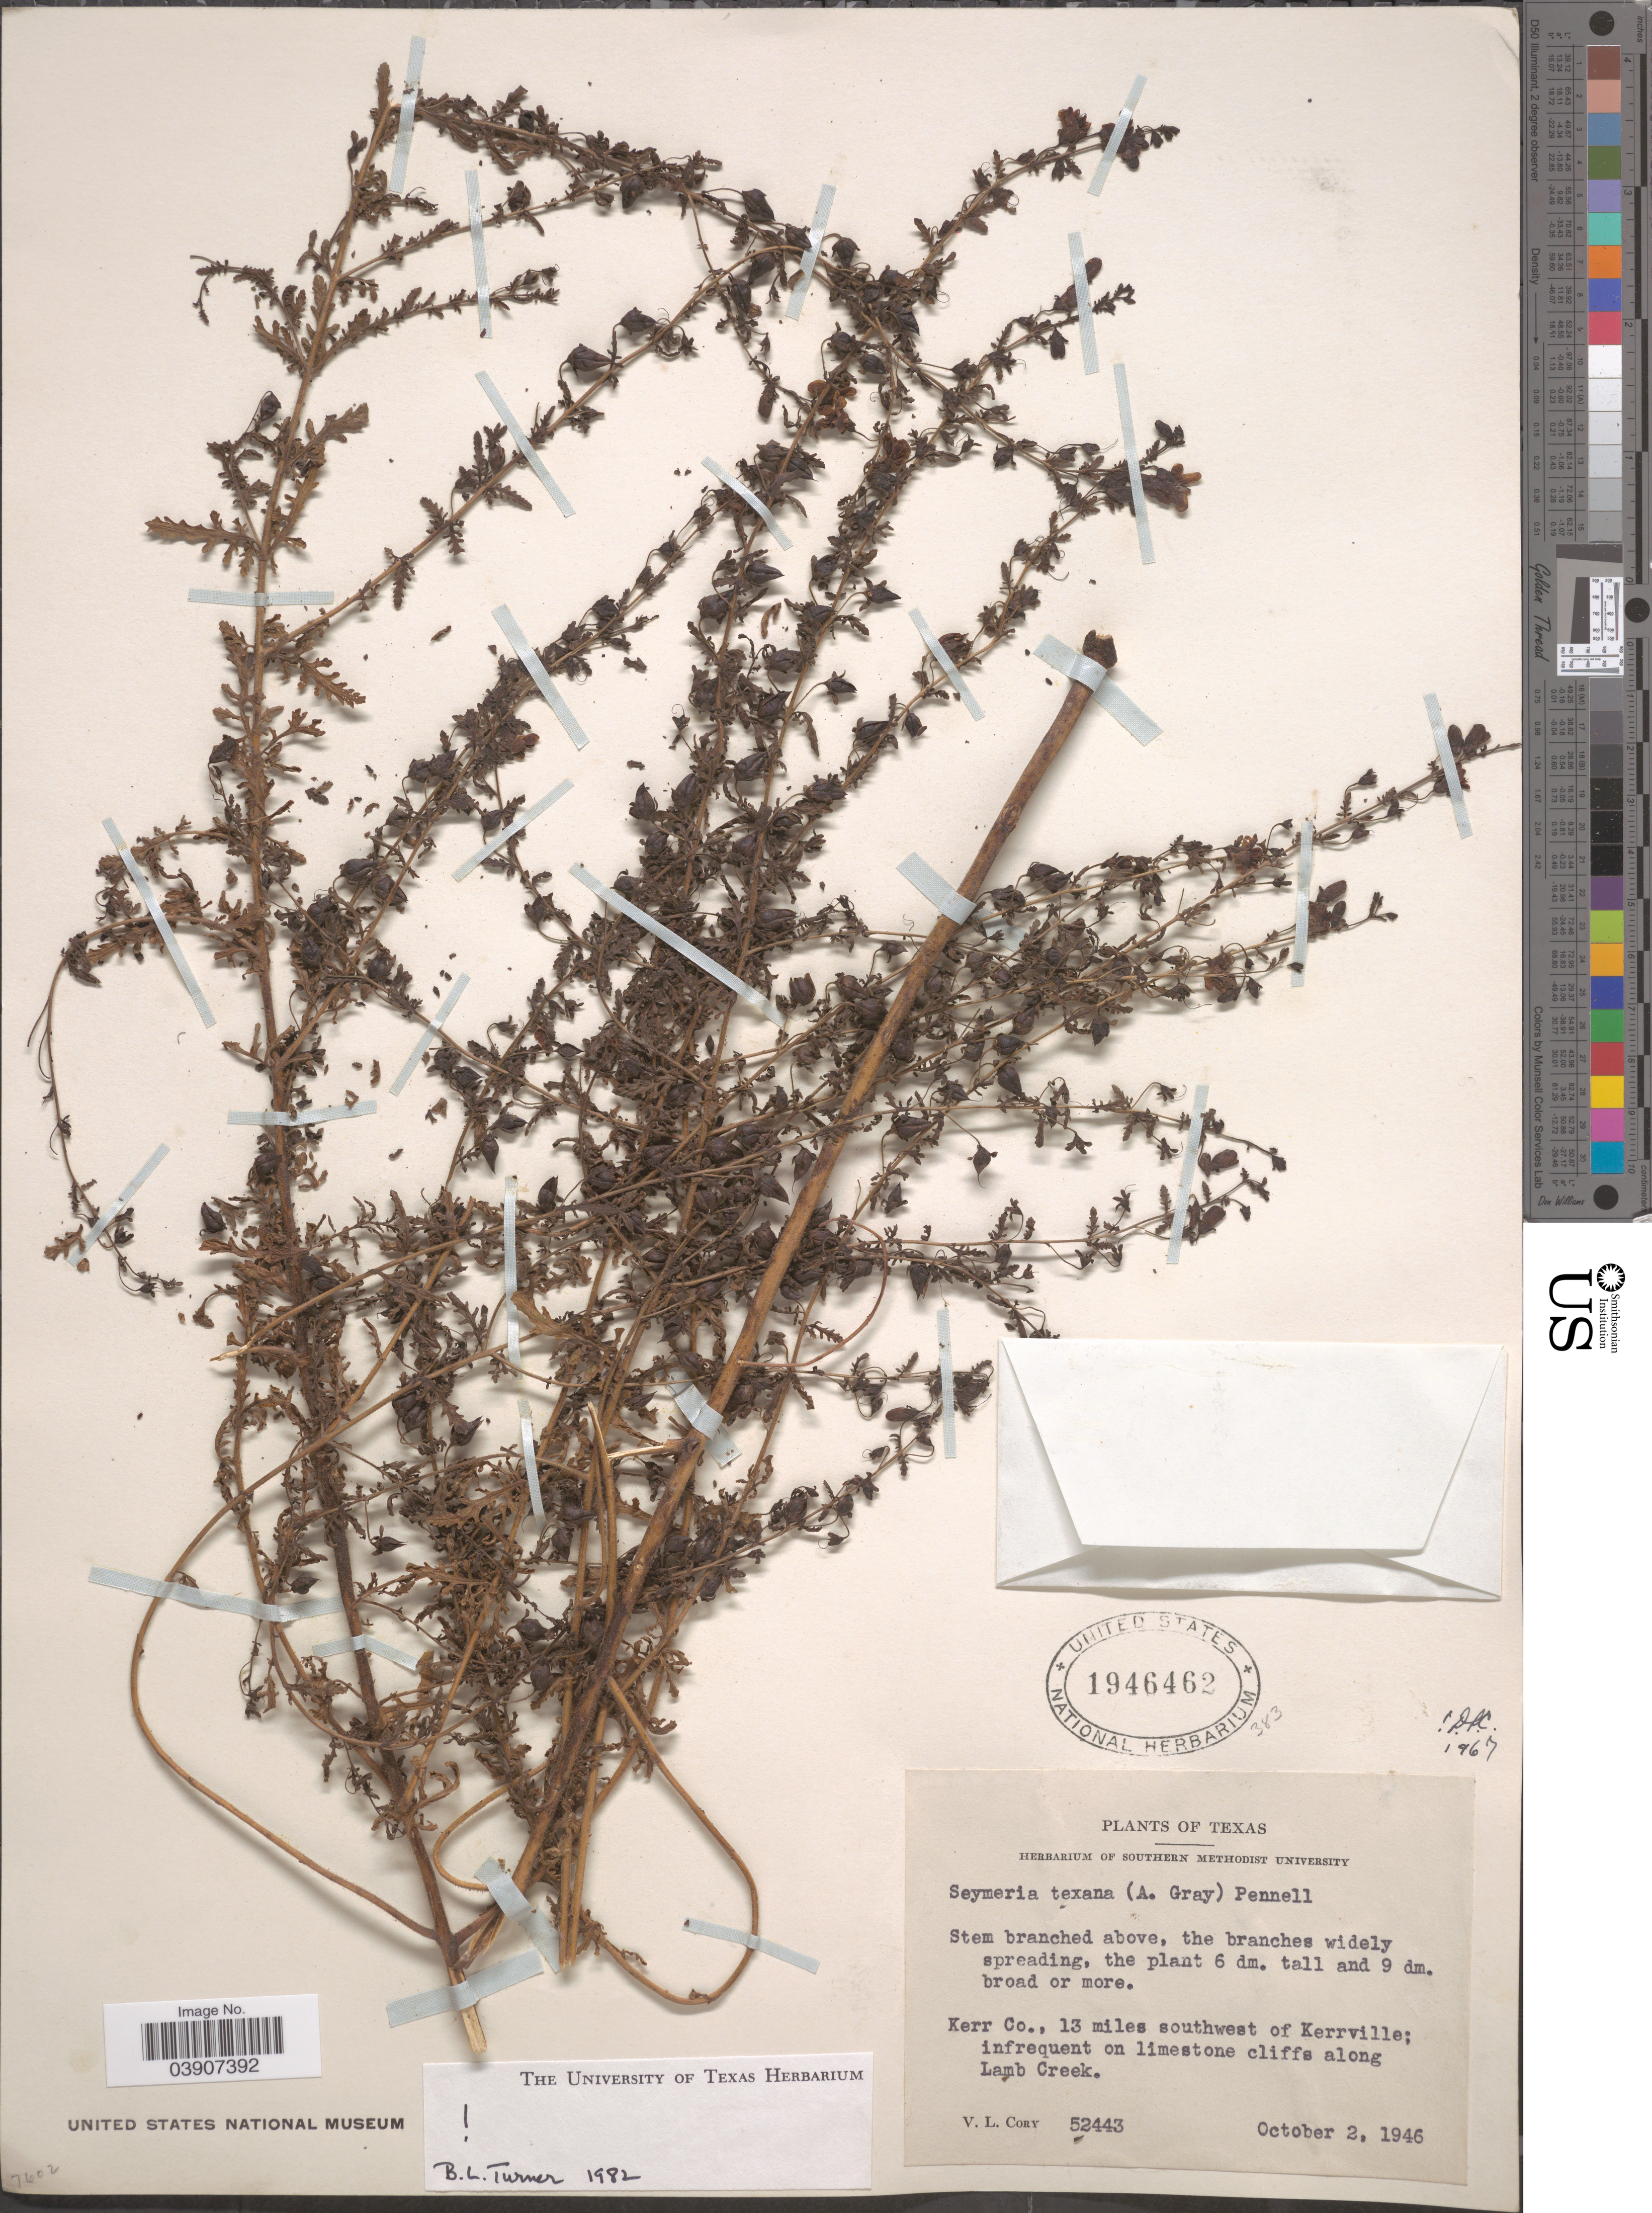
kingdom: Plantae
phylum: Tracheophyta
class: Magnoliopsida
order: Lamiales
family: Orobanchaceae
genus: Seymeria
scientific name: Seymeria texana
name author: (A. Gray) Standl.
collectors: V. Cory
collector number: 52443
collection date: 1946-10-02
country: United States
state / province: Texas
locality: Kerr Co., 13 miles southwest of Kerrville; infrequent on limestone cliffs along Lamb Creek.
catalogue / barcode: US 1946462